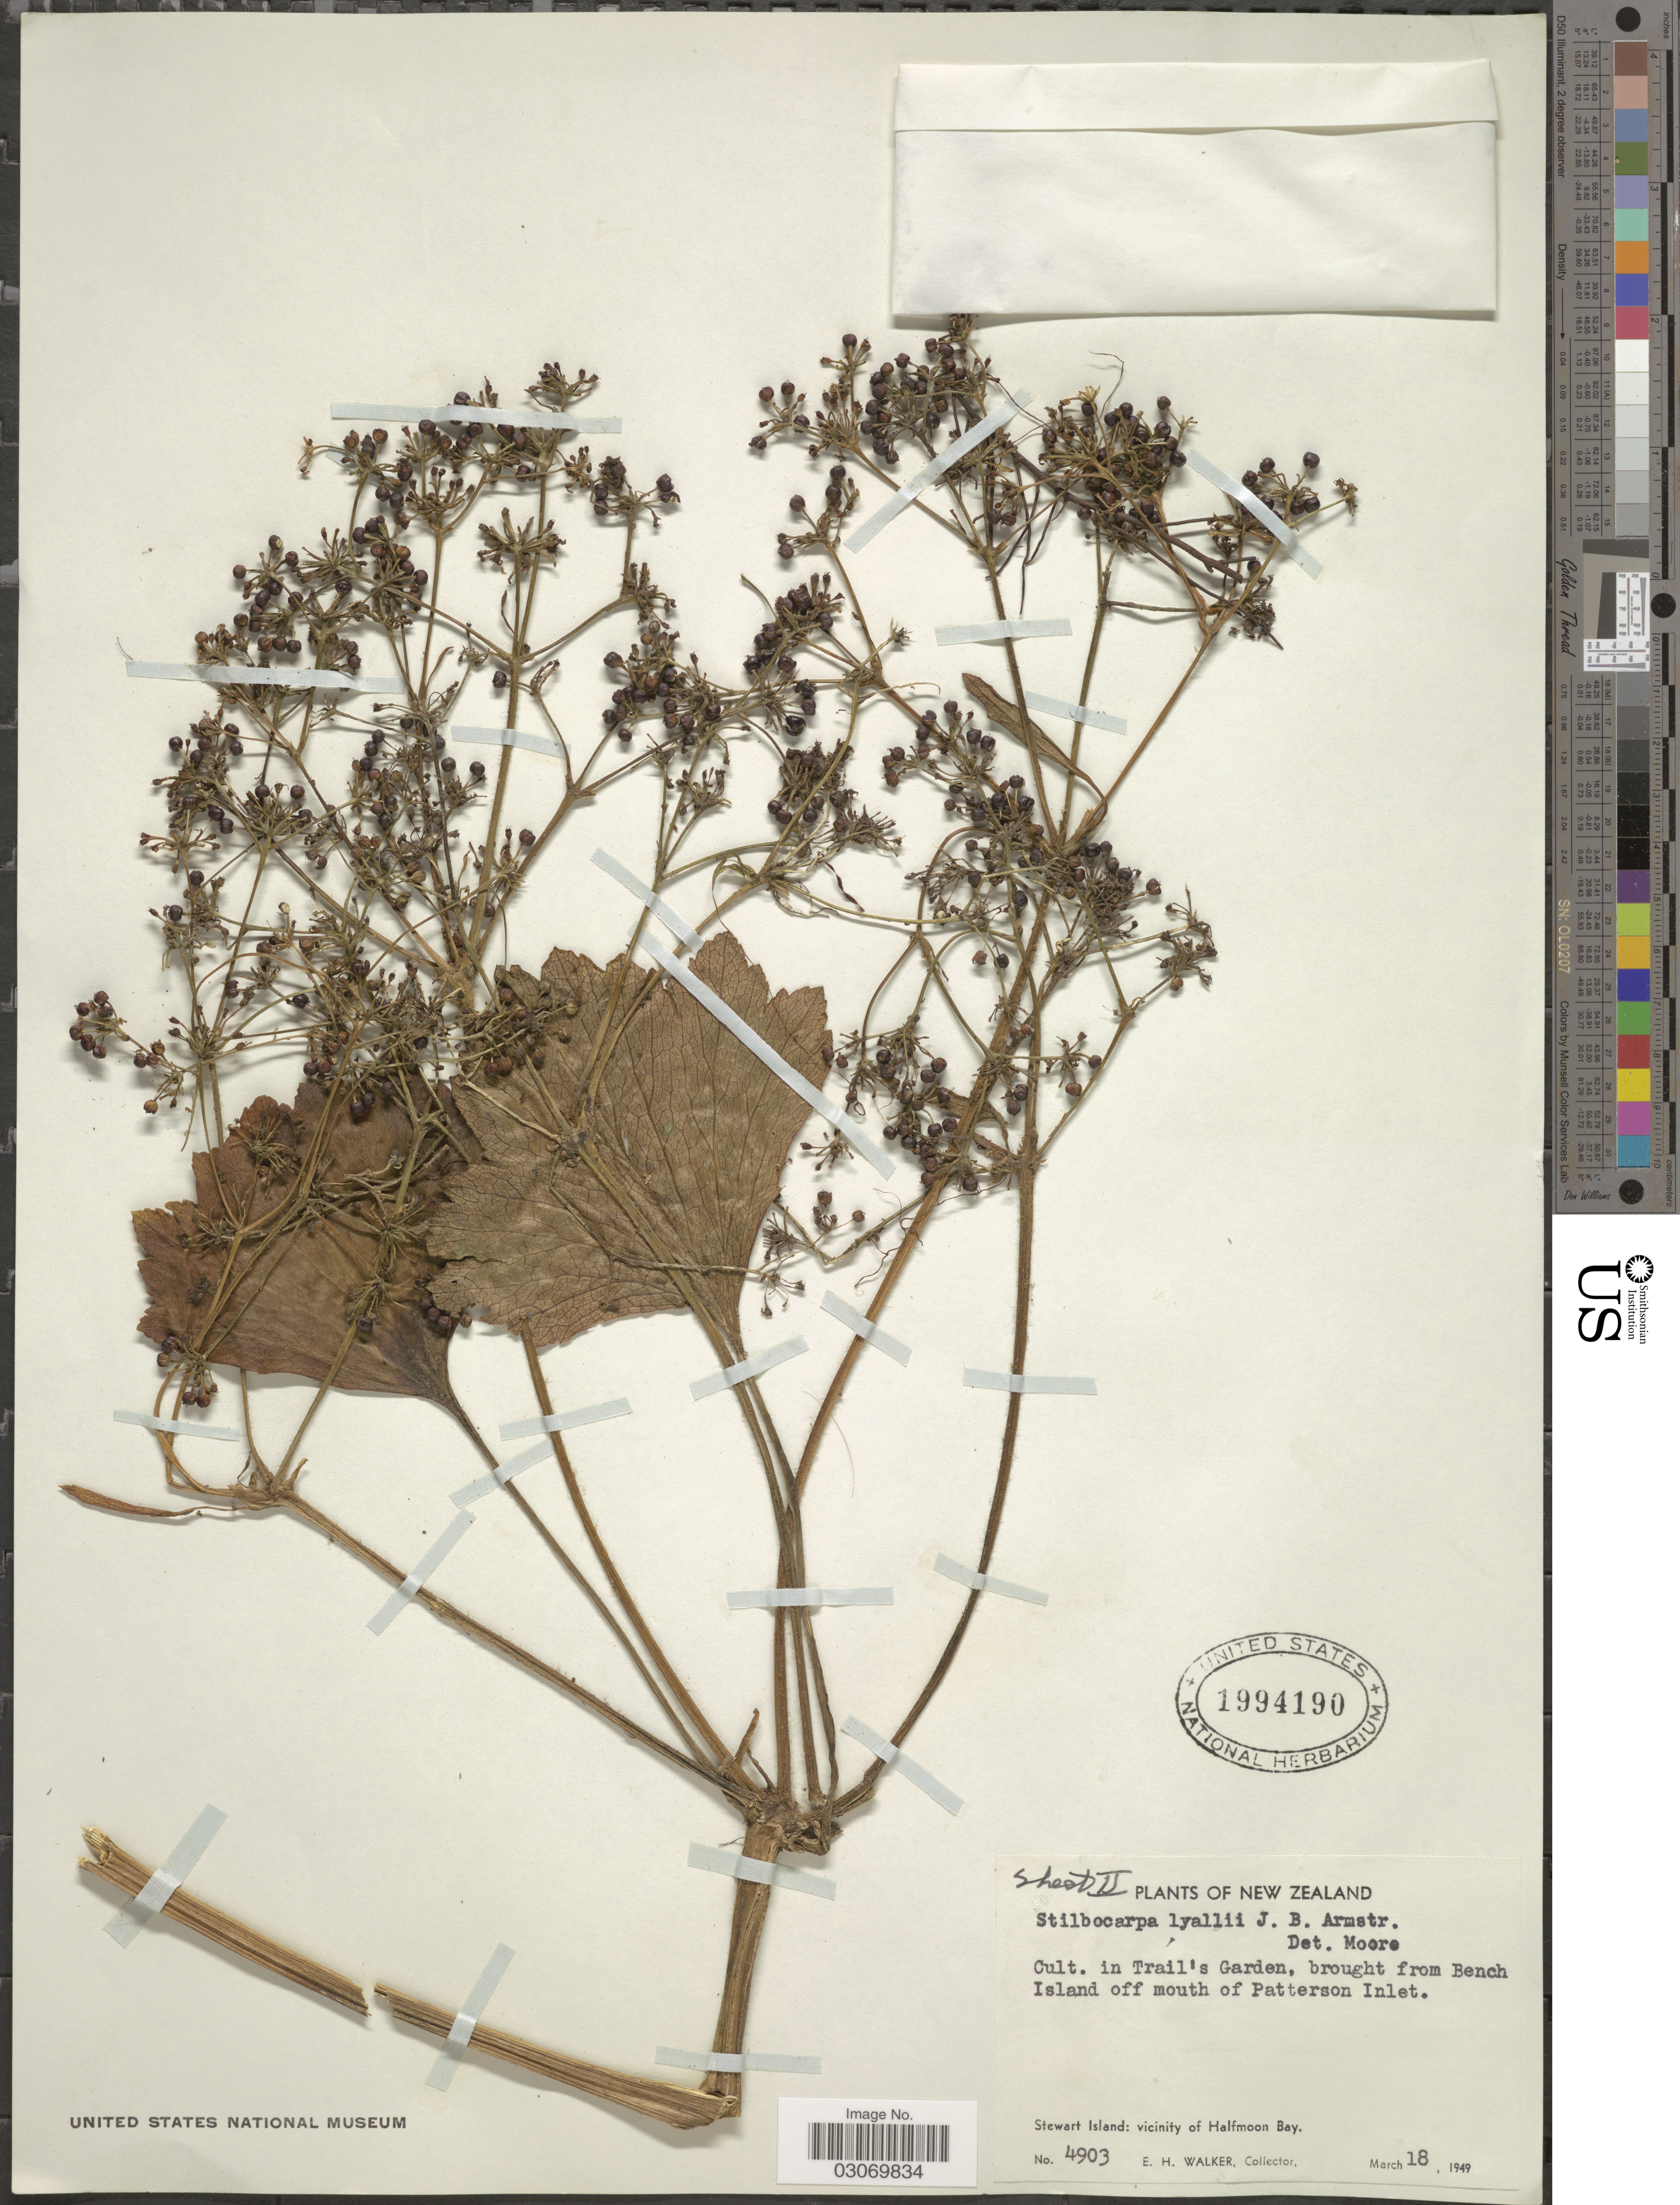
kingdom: Plantae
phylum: Tracheophyta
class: Magnoliopsida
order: Apiales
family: Apiaceae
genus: Stilbocarpa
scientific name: Stilbocarpa lyallii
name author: Armstr.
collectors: E. H. Walker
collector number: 4903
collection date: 1949-03-18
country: New Zealand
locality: Stewart Island: vicinity of Halfmoon Bay, Bench Island off mouth of Patterson Inlet.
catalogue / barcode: US 1994190